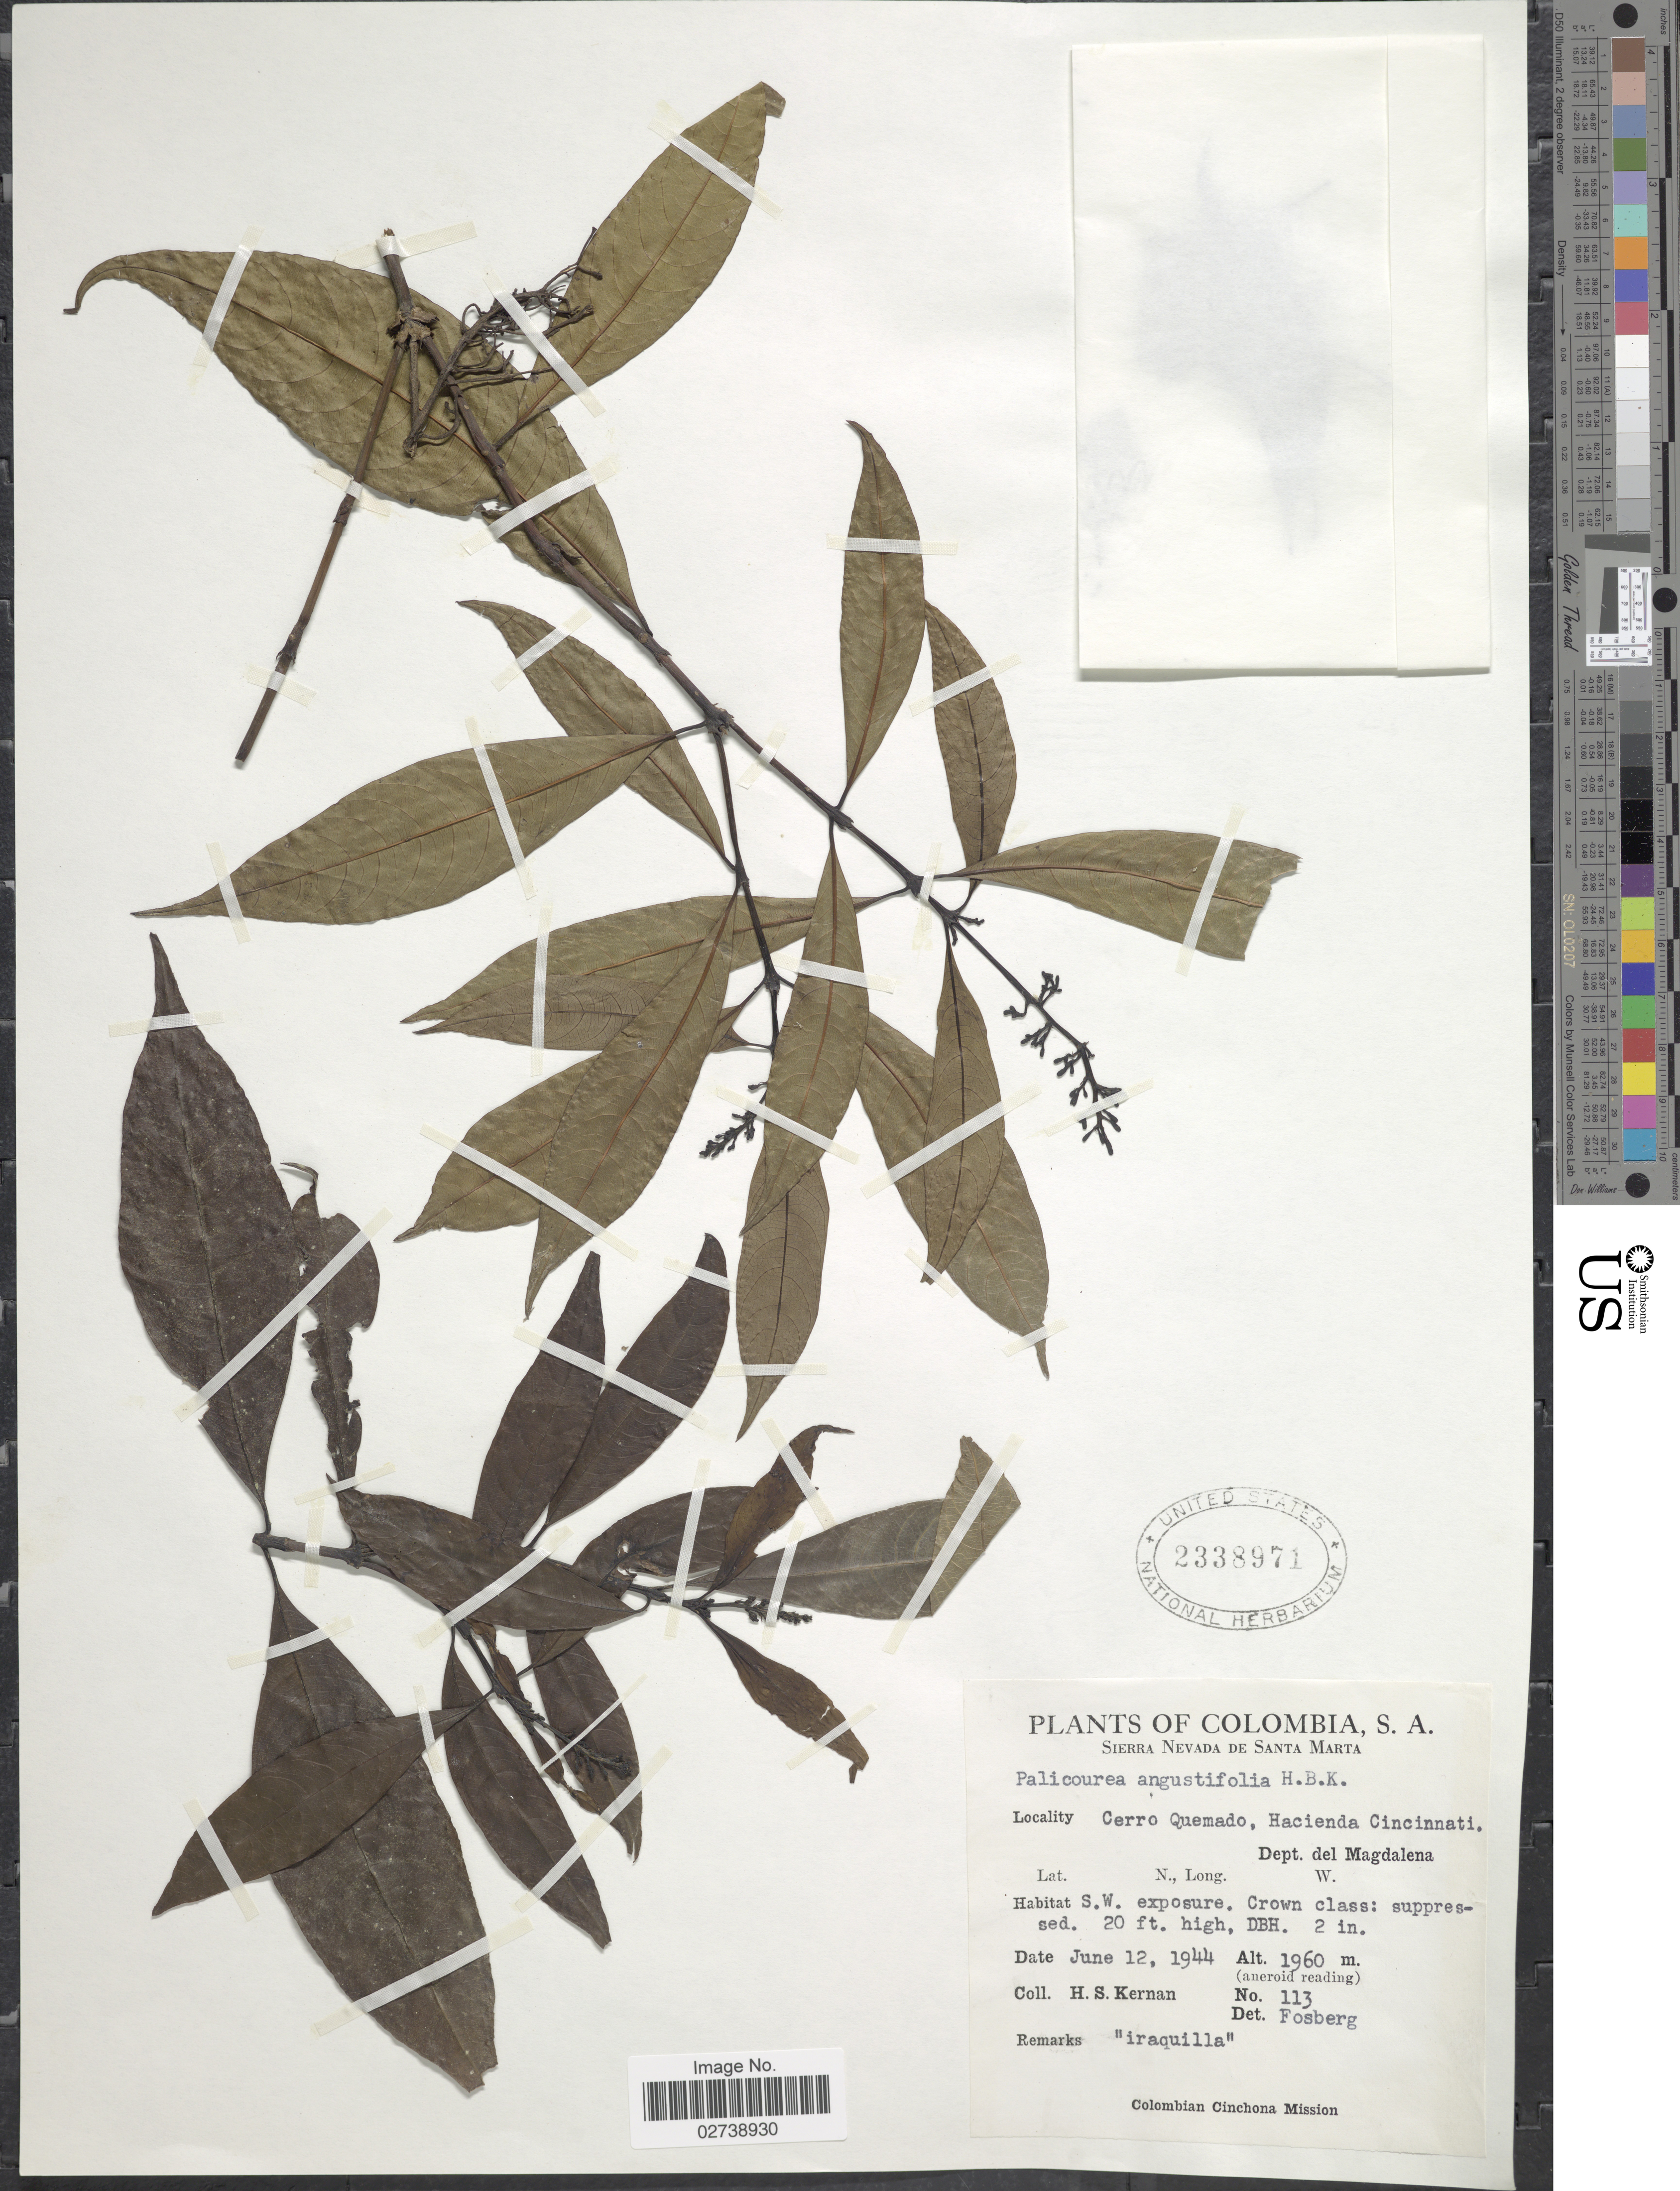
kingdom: Plantae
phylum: Tracheophyta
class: Magnoliopsida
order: Gentianales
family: Rubiaceae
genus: Palicourea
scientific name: Palicourea angustifolia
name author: Kunth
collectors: H. Kernan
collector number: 113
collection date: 1944-06-12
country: Colombia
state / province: Magdalena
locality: Sierra Nevada de Santa Marta. Cerro Quemado, Hacienda Cincinnati, dept. del Magadalena.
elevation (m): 1960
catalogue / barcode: US 2338971